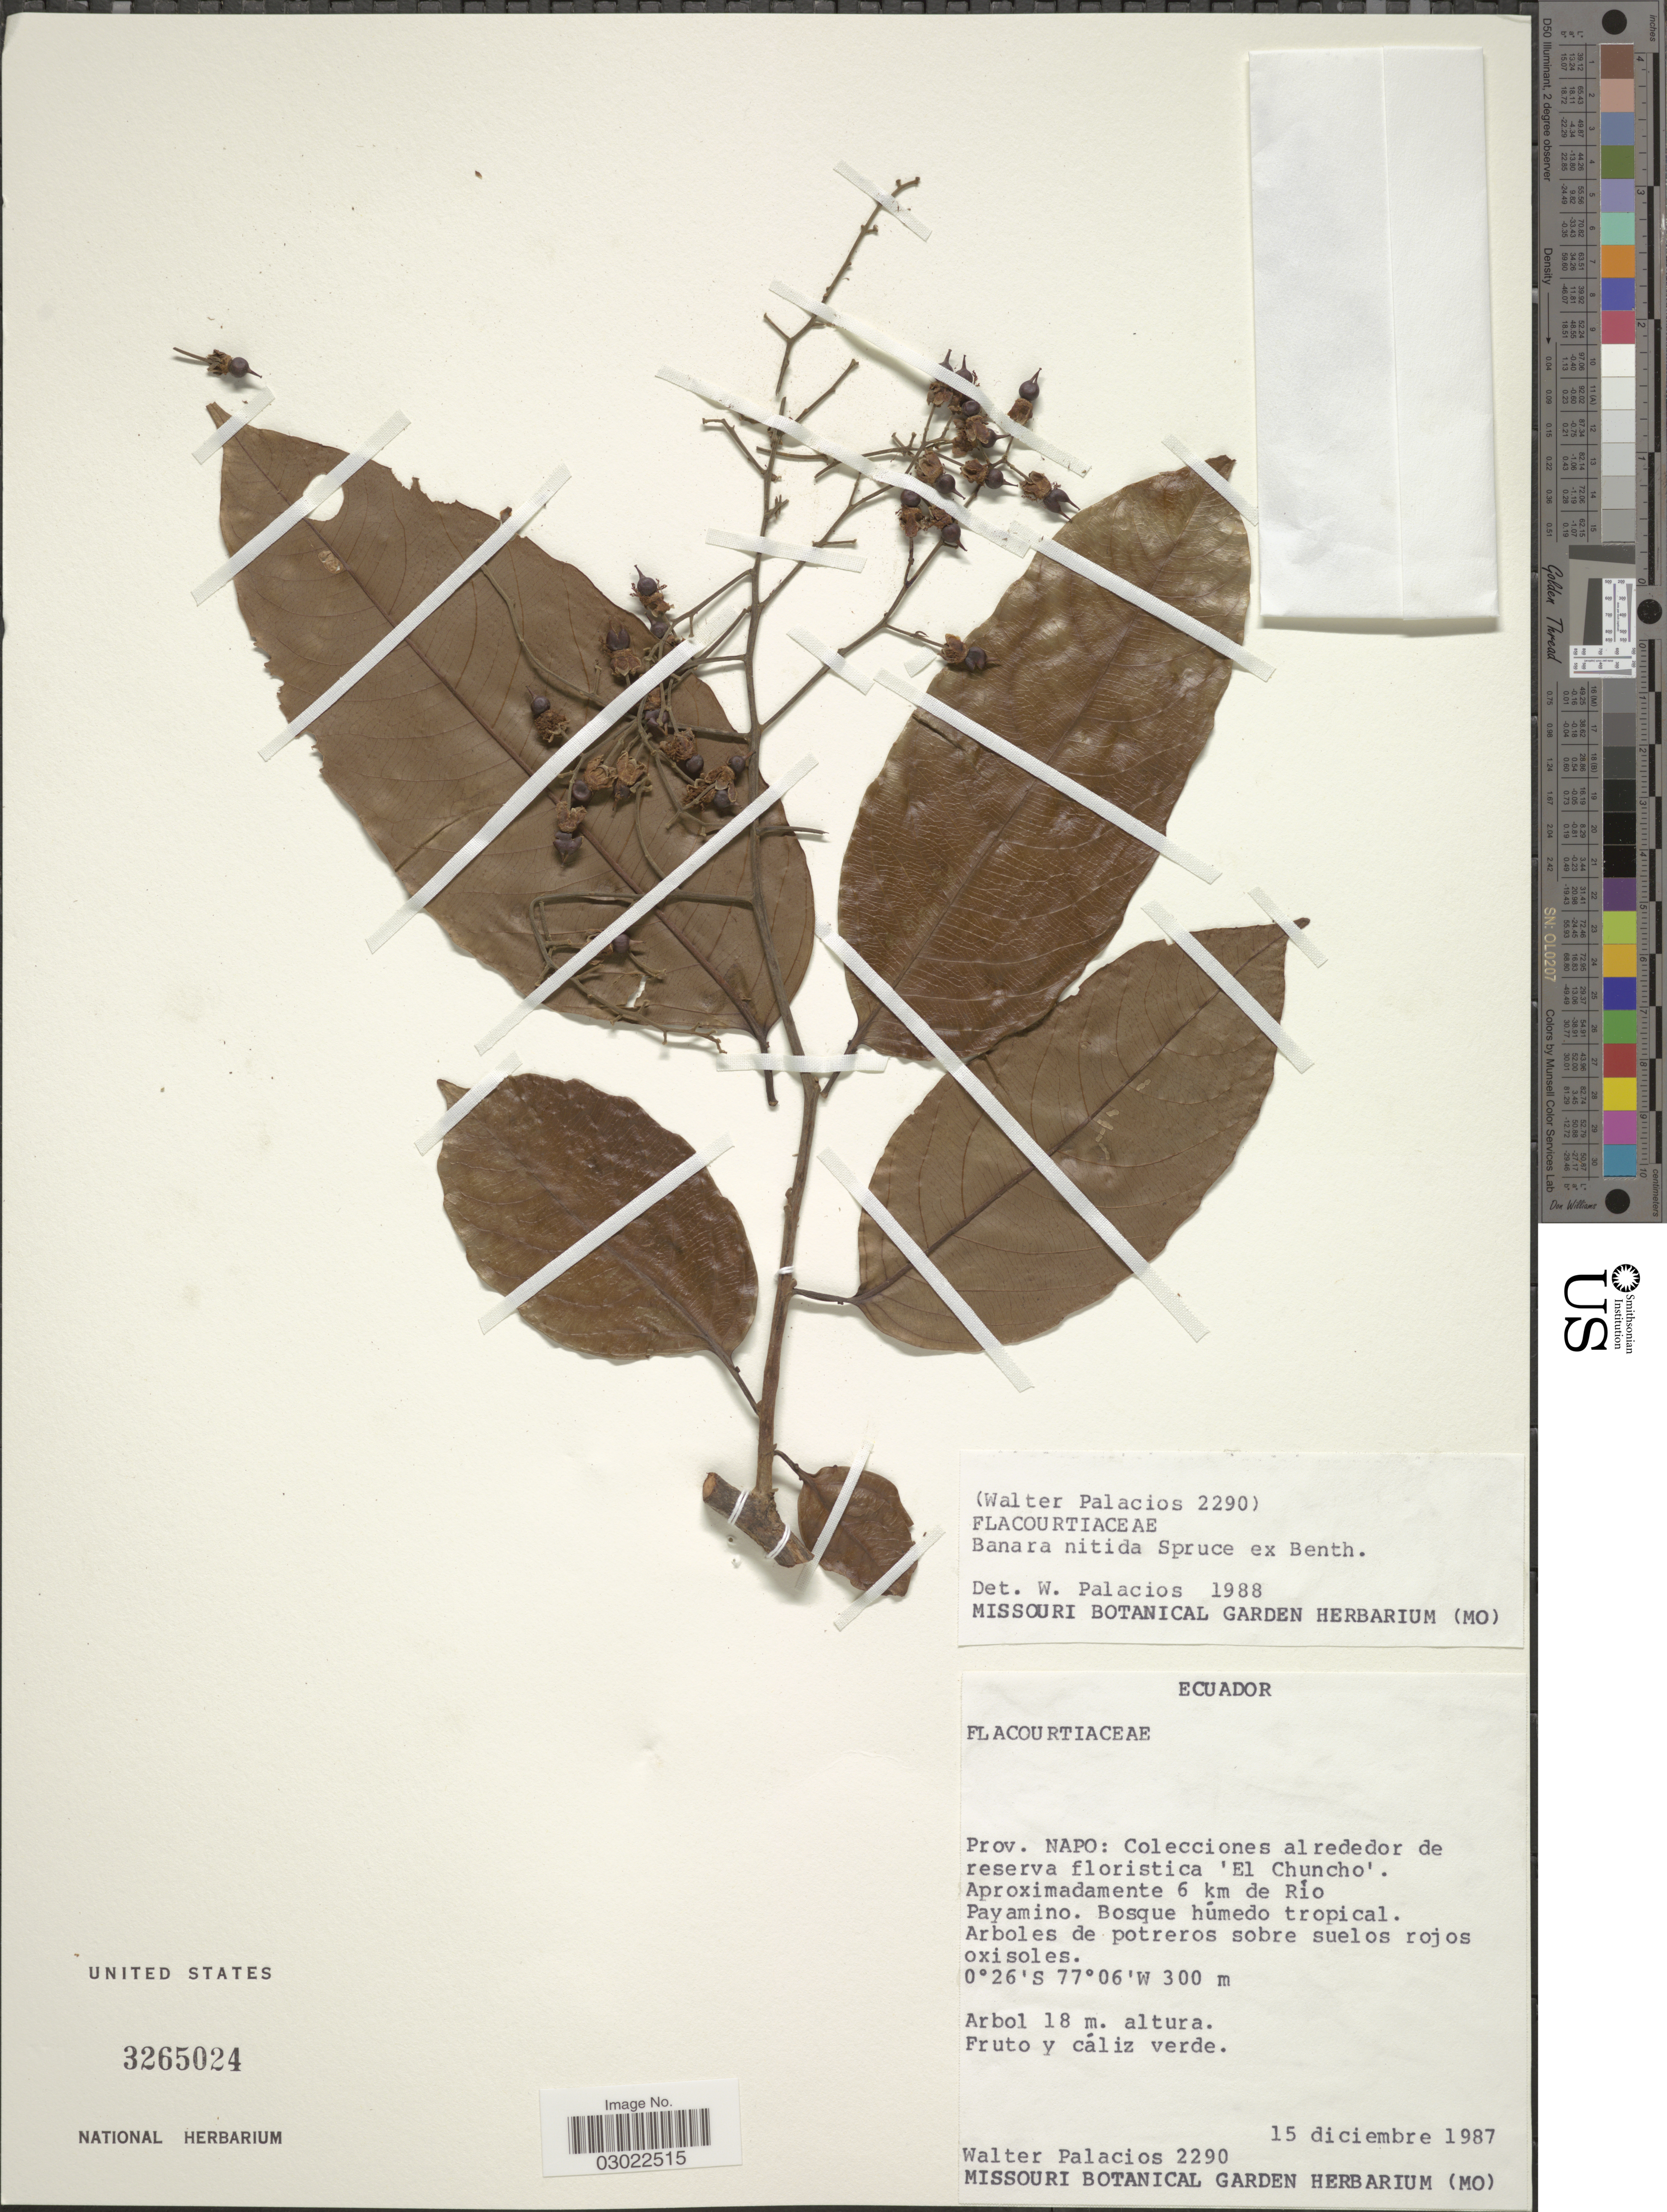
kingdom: Plantae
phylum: Tracheophyta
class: Magnoliopsida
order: Malpighiales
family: Salicaceae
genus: Banara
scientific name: Banara nitida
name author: Spruce ex Benth.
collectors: W. Palacios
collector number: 2290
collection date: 1987-12-15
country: Ecuador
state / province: Napo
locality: Colecciones alrededor de reserva floristica 'El Chuncho'. Aproximadamente 6 km de Río Payamino.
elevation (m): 300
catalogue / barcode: US 3265024